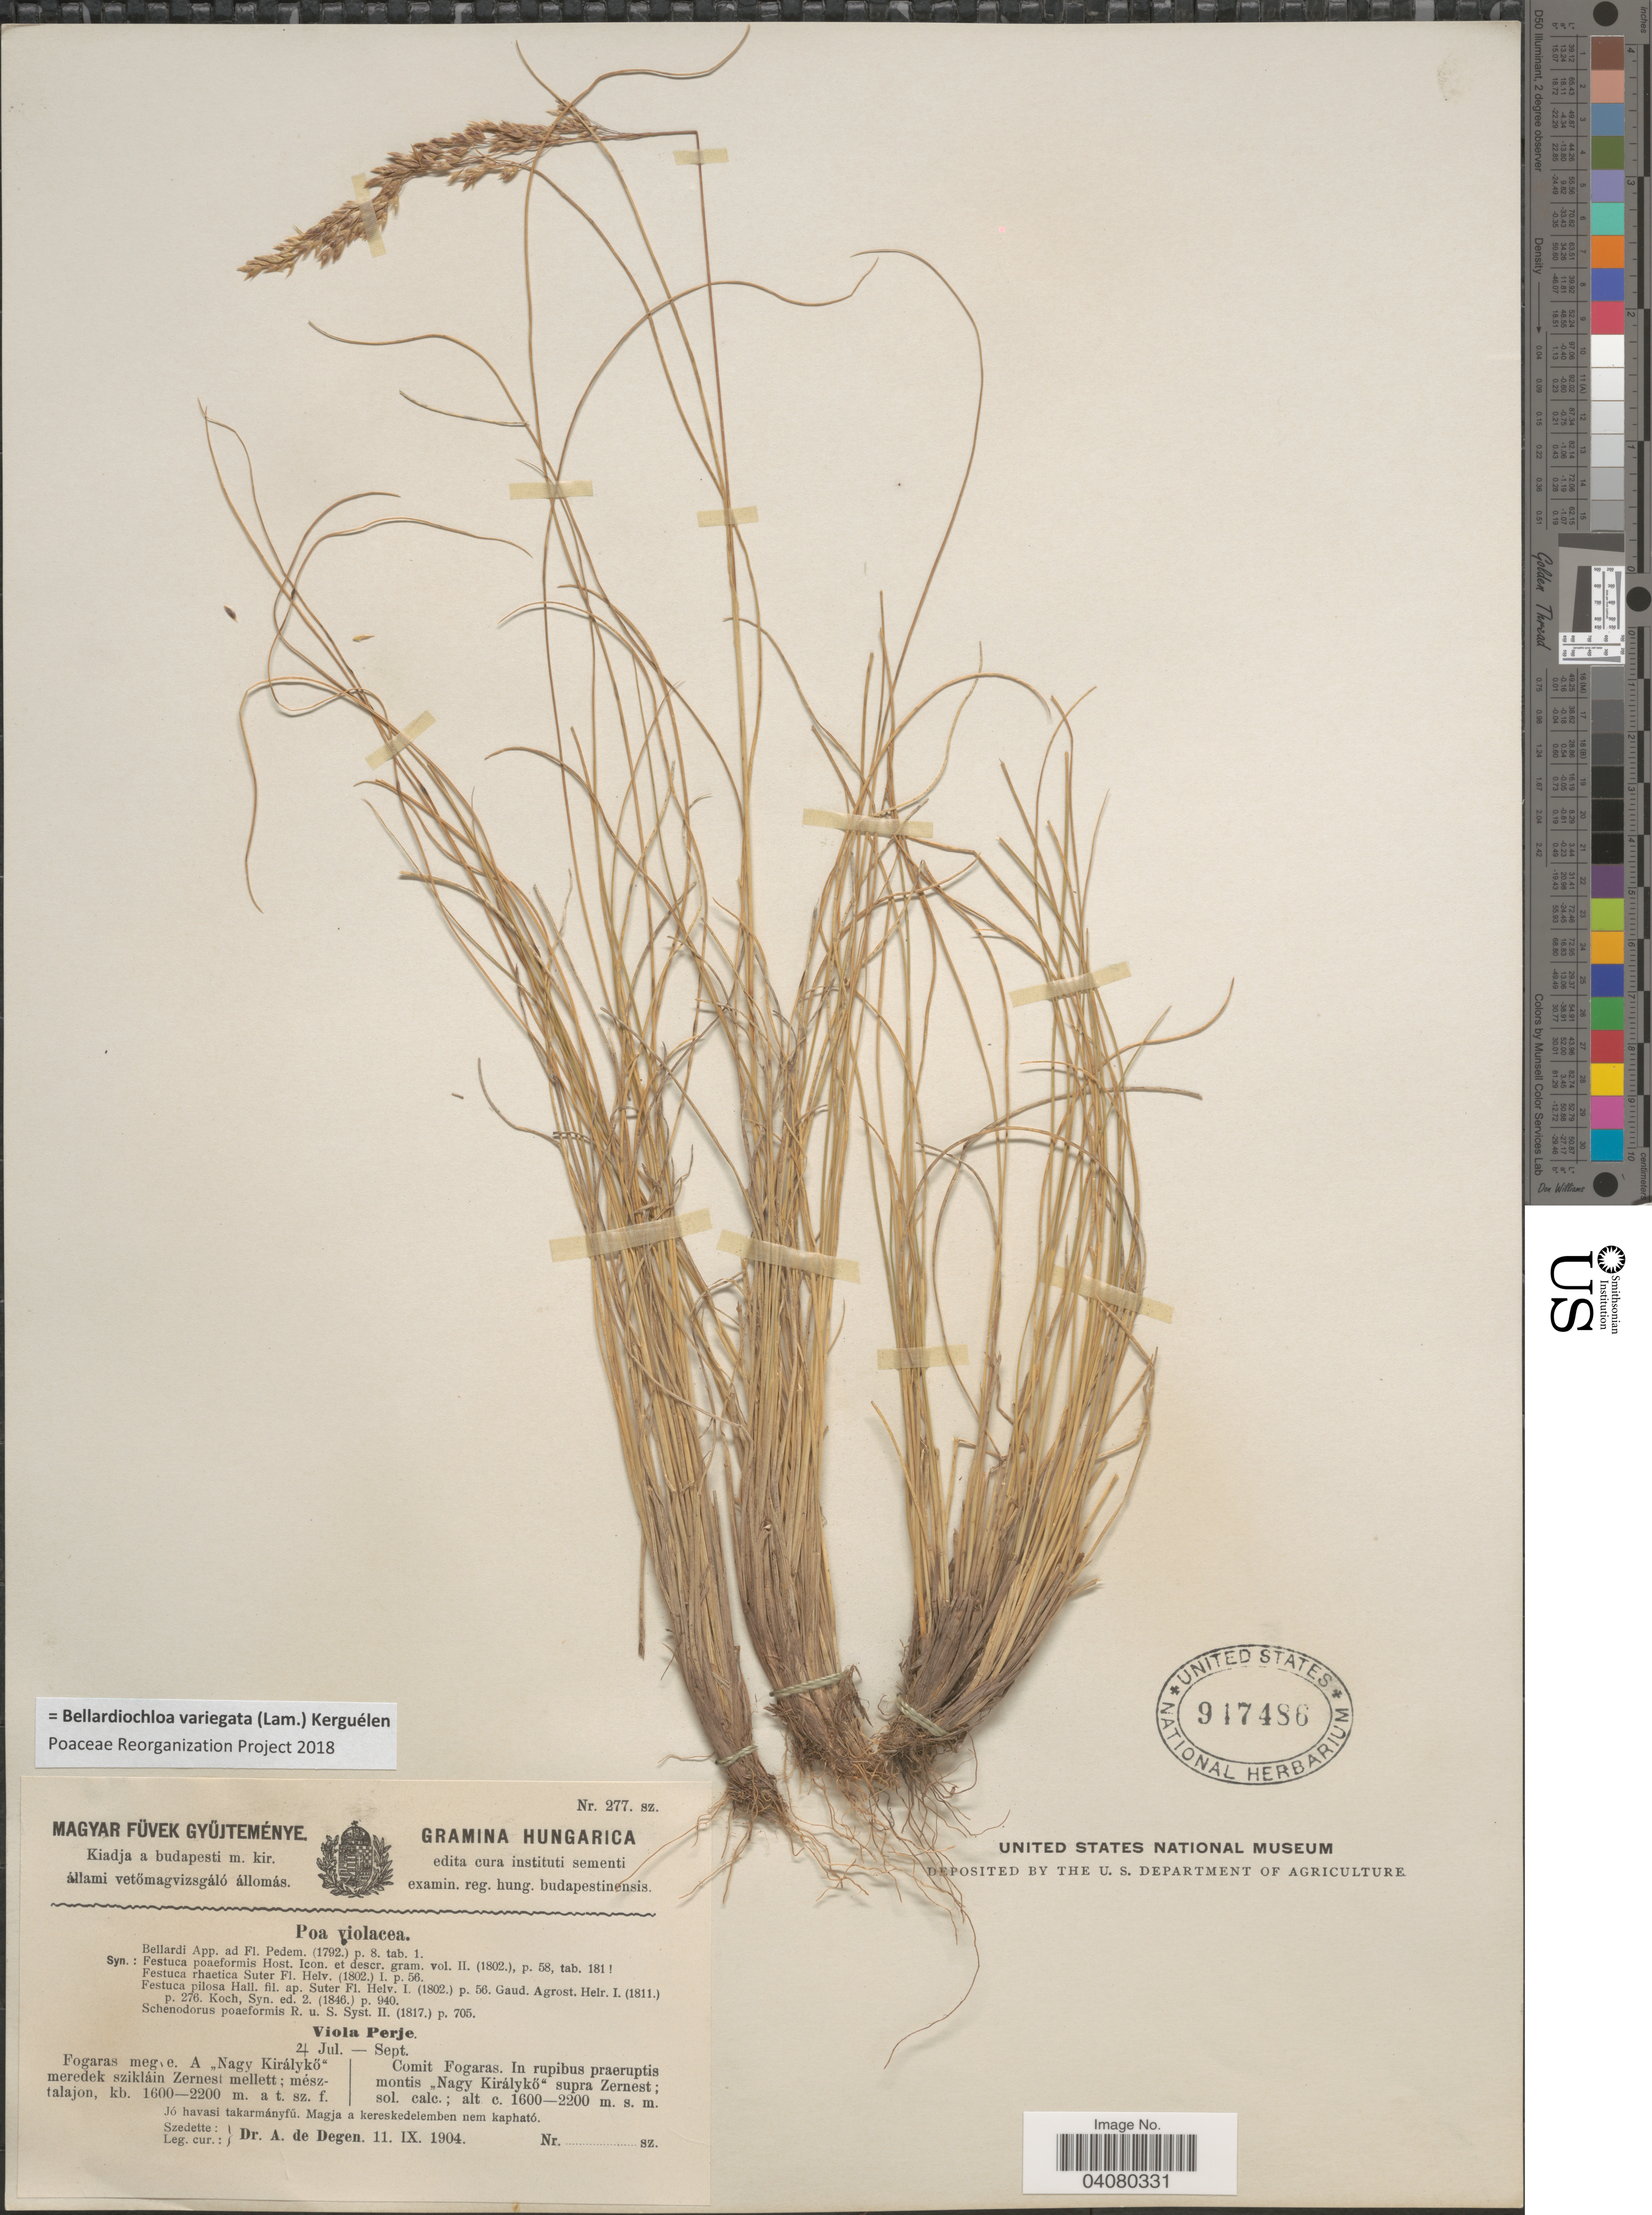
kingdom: Plantae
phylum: Tracheophyta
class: Liliopsida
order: Poales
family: Poaceae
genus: Bellardiochloa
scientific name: Bellardiochloa variegata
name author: (Lam.) Kerguélen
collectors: A. Degen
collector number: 277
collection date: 1904-09-11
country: Hungary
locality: Comit Fogaras. In rupibus praeruptis montis ˶Nagy Királykőˮ supra Zernest.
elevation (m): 1600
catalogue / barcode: US 947486